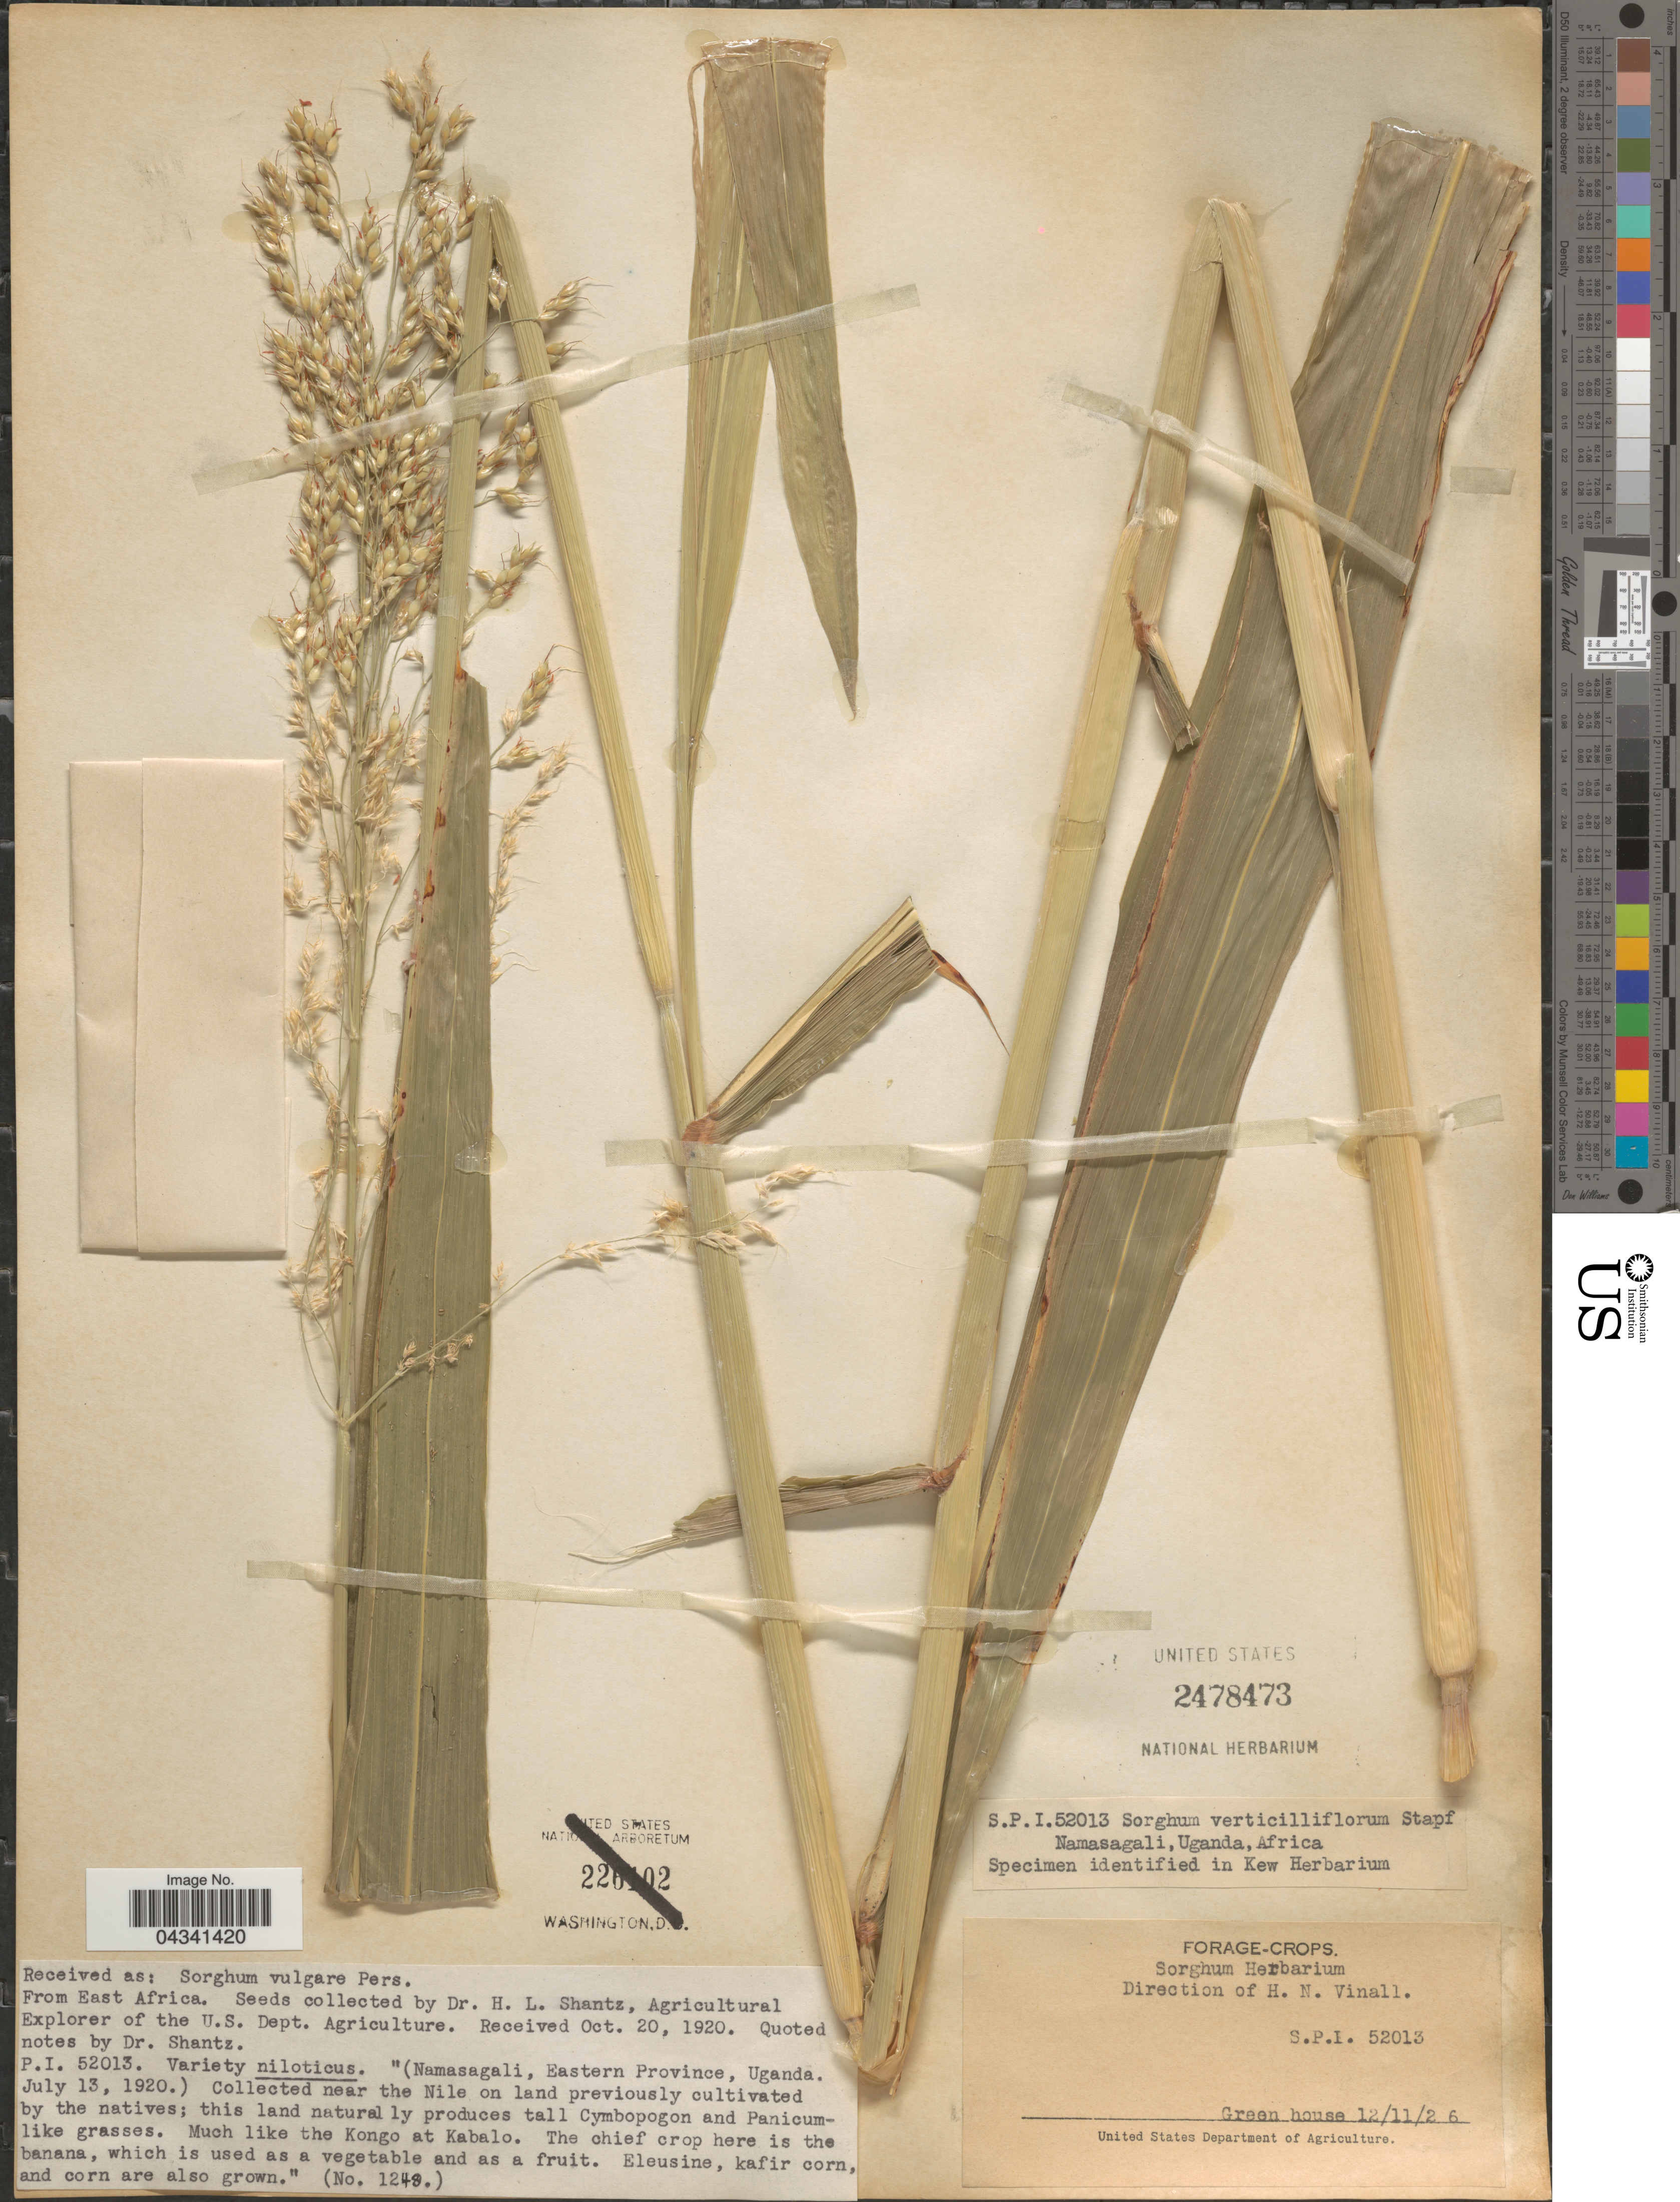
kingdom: Plantae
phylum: Tracheophyta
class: Liliopsida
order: Poales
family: Poaceae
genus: Sorghum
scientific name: Sorghum arundinaceum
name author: (Desv.) Stapf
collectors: H. Vinall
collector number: S.P.I. 52013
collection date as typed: Transcribed d/m/y: 11/12/26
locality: Green house.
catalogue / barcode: US 2478473